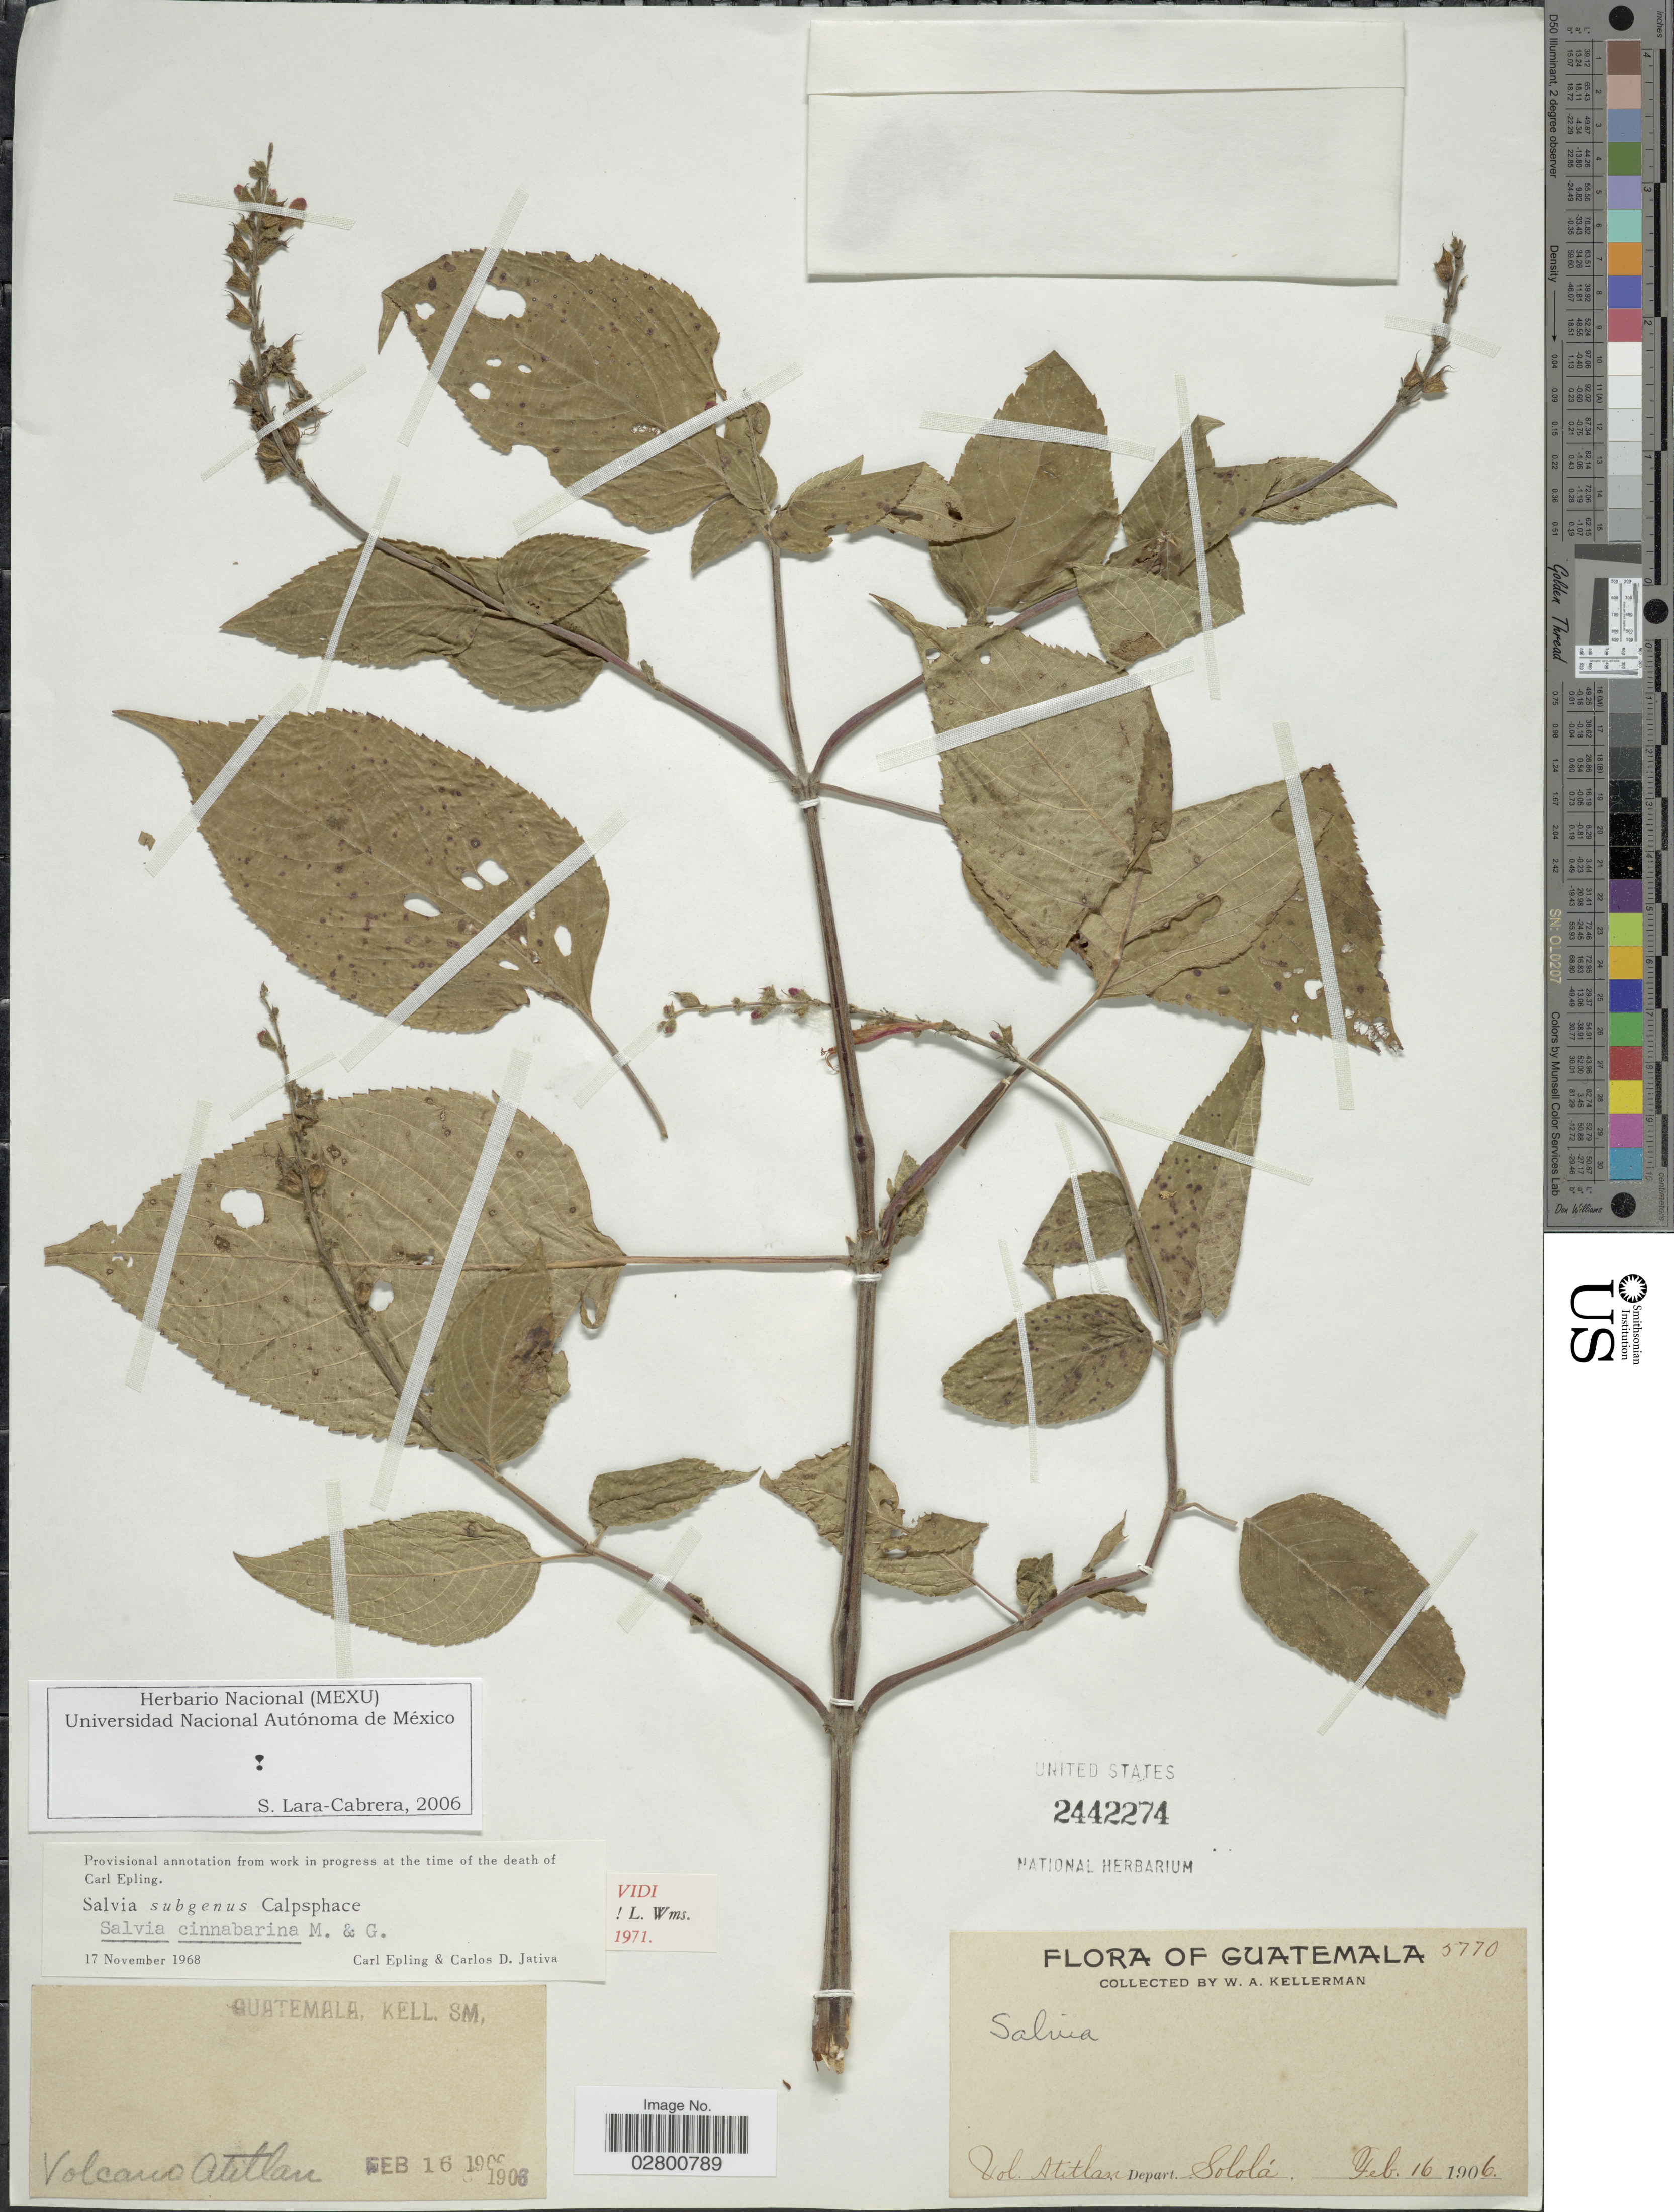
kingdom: Plantae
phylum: Tracheophyta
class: Magnoliopsida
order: Lamiales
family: Lamiaceae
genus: Salvia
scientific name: Salvia cinnabarina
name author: M. Martens & Galeotti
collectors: W. Kellerman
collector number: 5770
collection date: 1906-02-16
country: Guatemala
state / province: Sololá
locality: Volcano Atitlan, Depart. Sololá.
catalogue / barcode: US 2442274